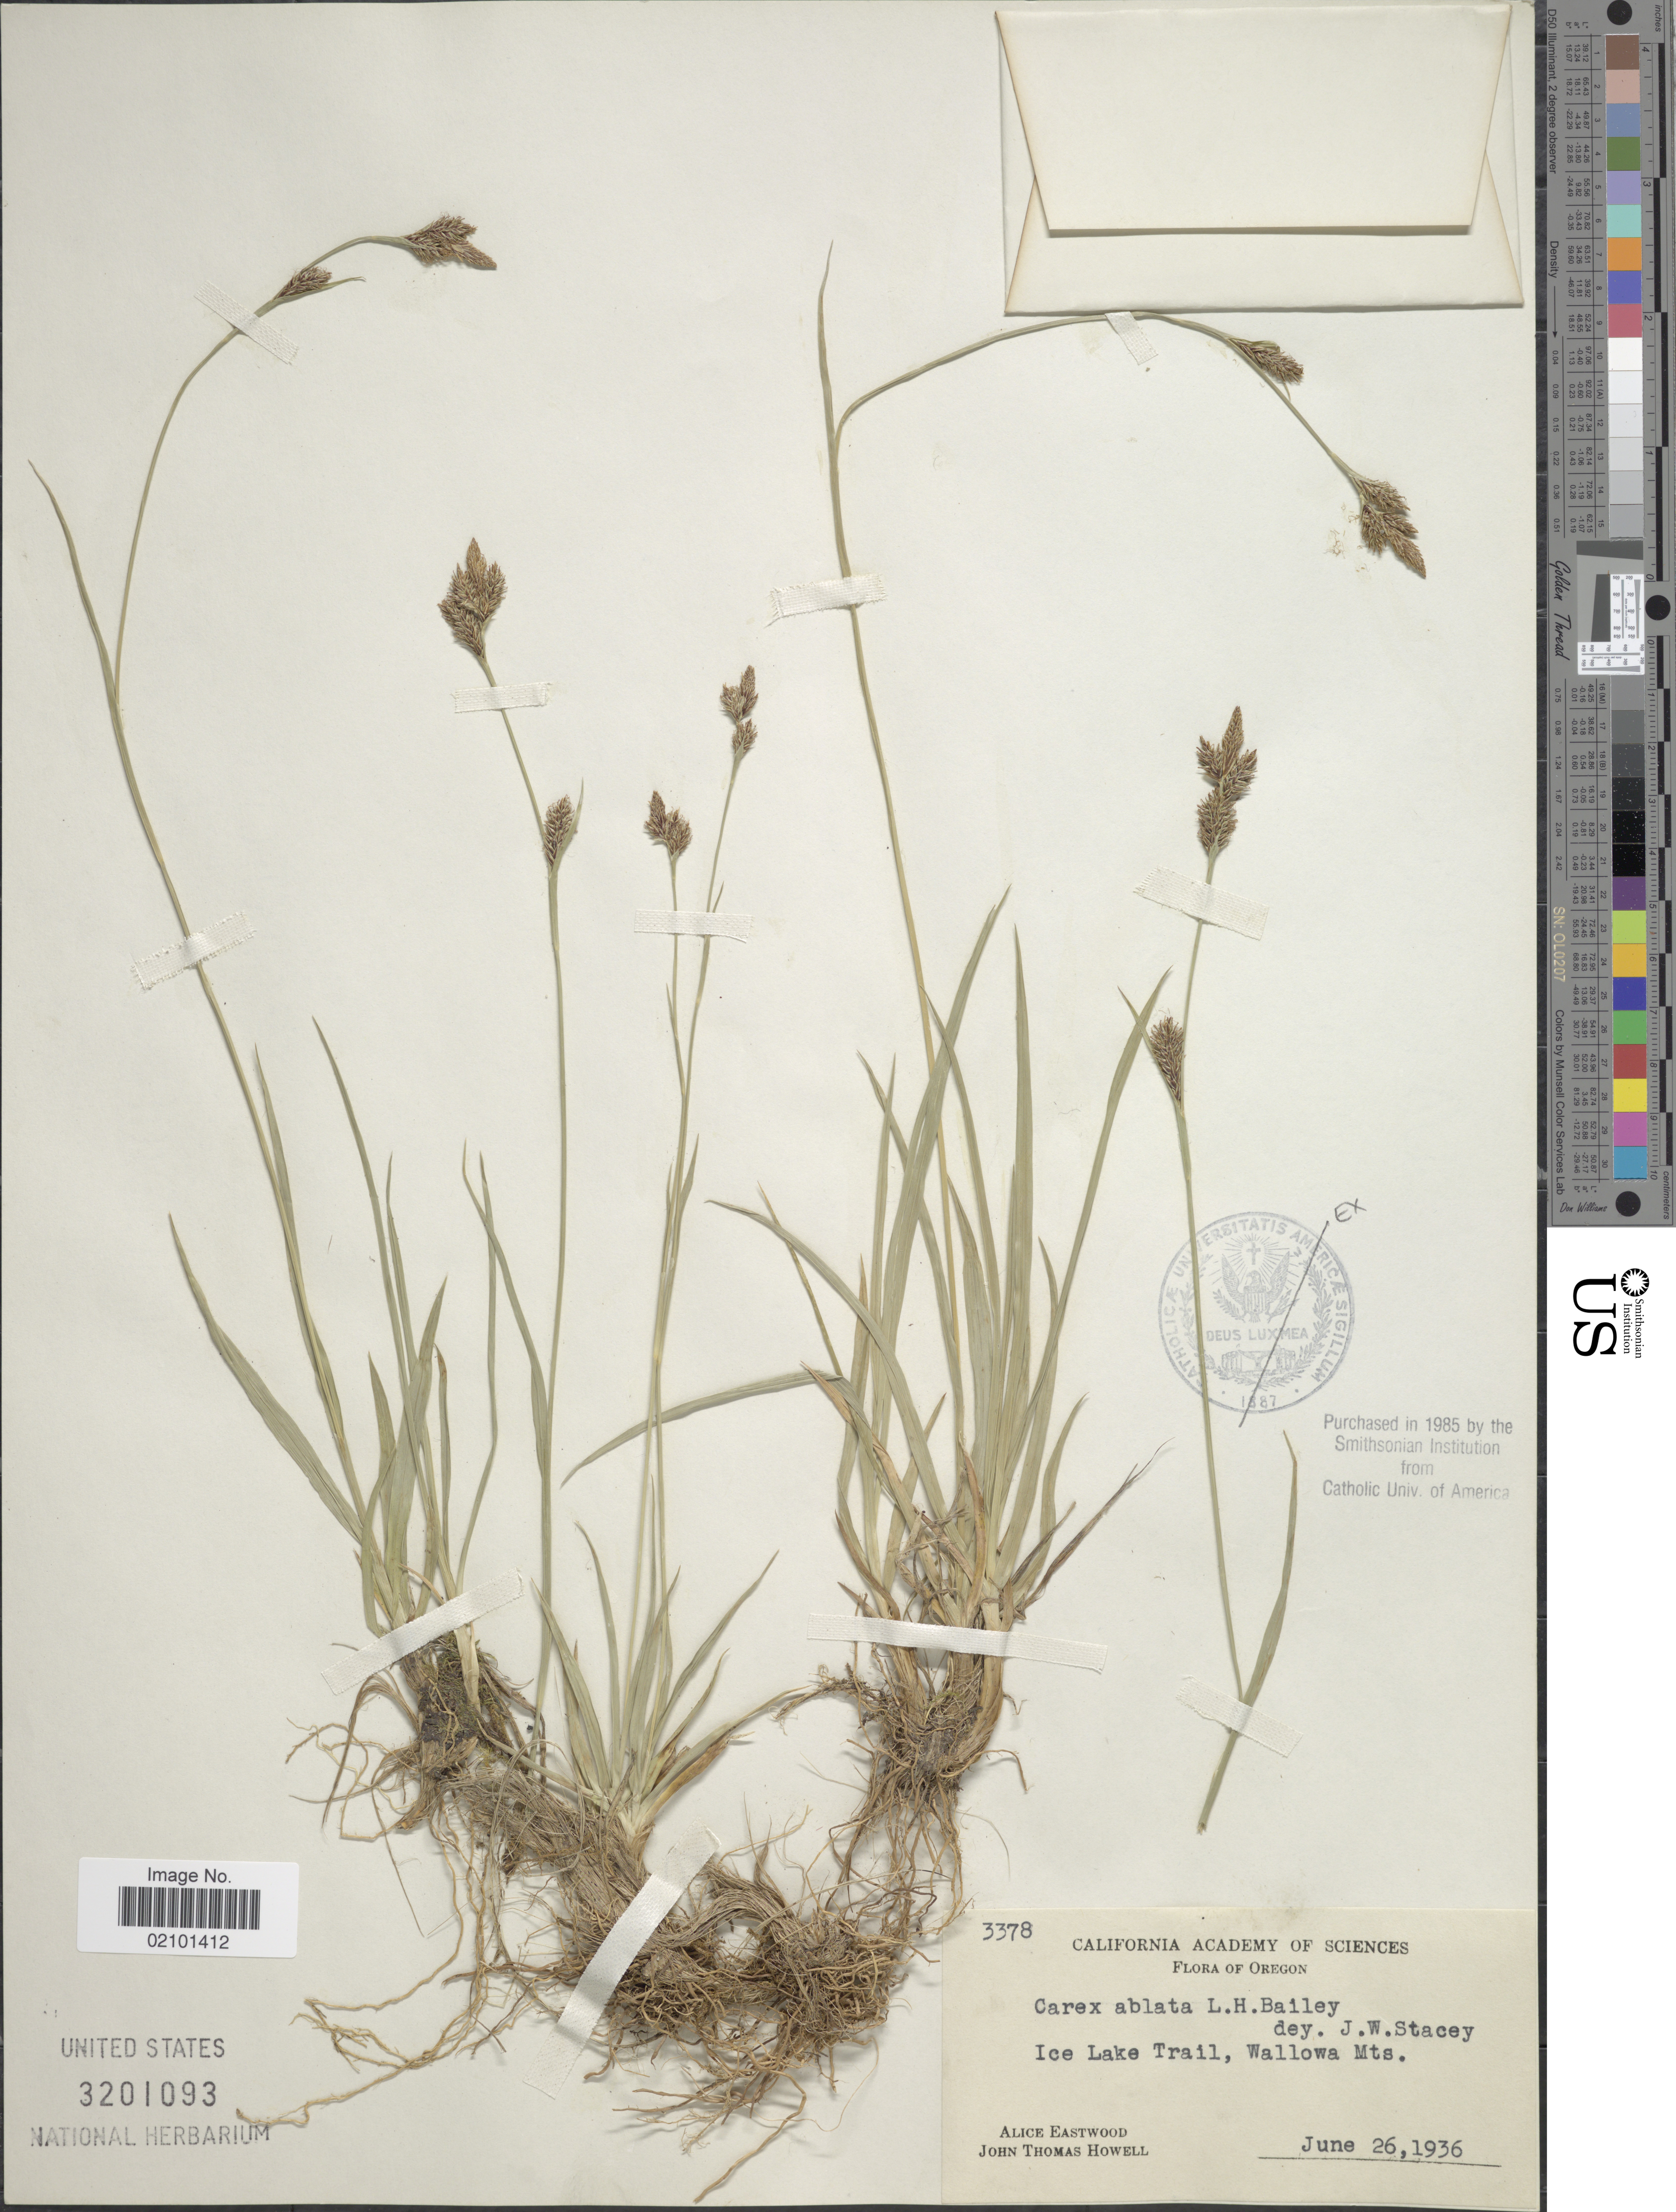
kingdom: Plantae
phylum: Tracheophyta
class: Liliopsida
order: Poales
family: Cyperaceae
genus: Carex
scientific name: Carex ablata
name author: L.H. Bailey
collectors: A. Eastwood & J. T. Howell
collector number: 3378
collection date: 1936-06-26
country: United States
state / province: Oregon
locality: Ice Lake Trail, Wallowa Mts.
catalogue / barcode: US 3201093